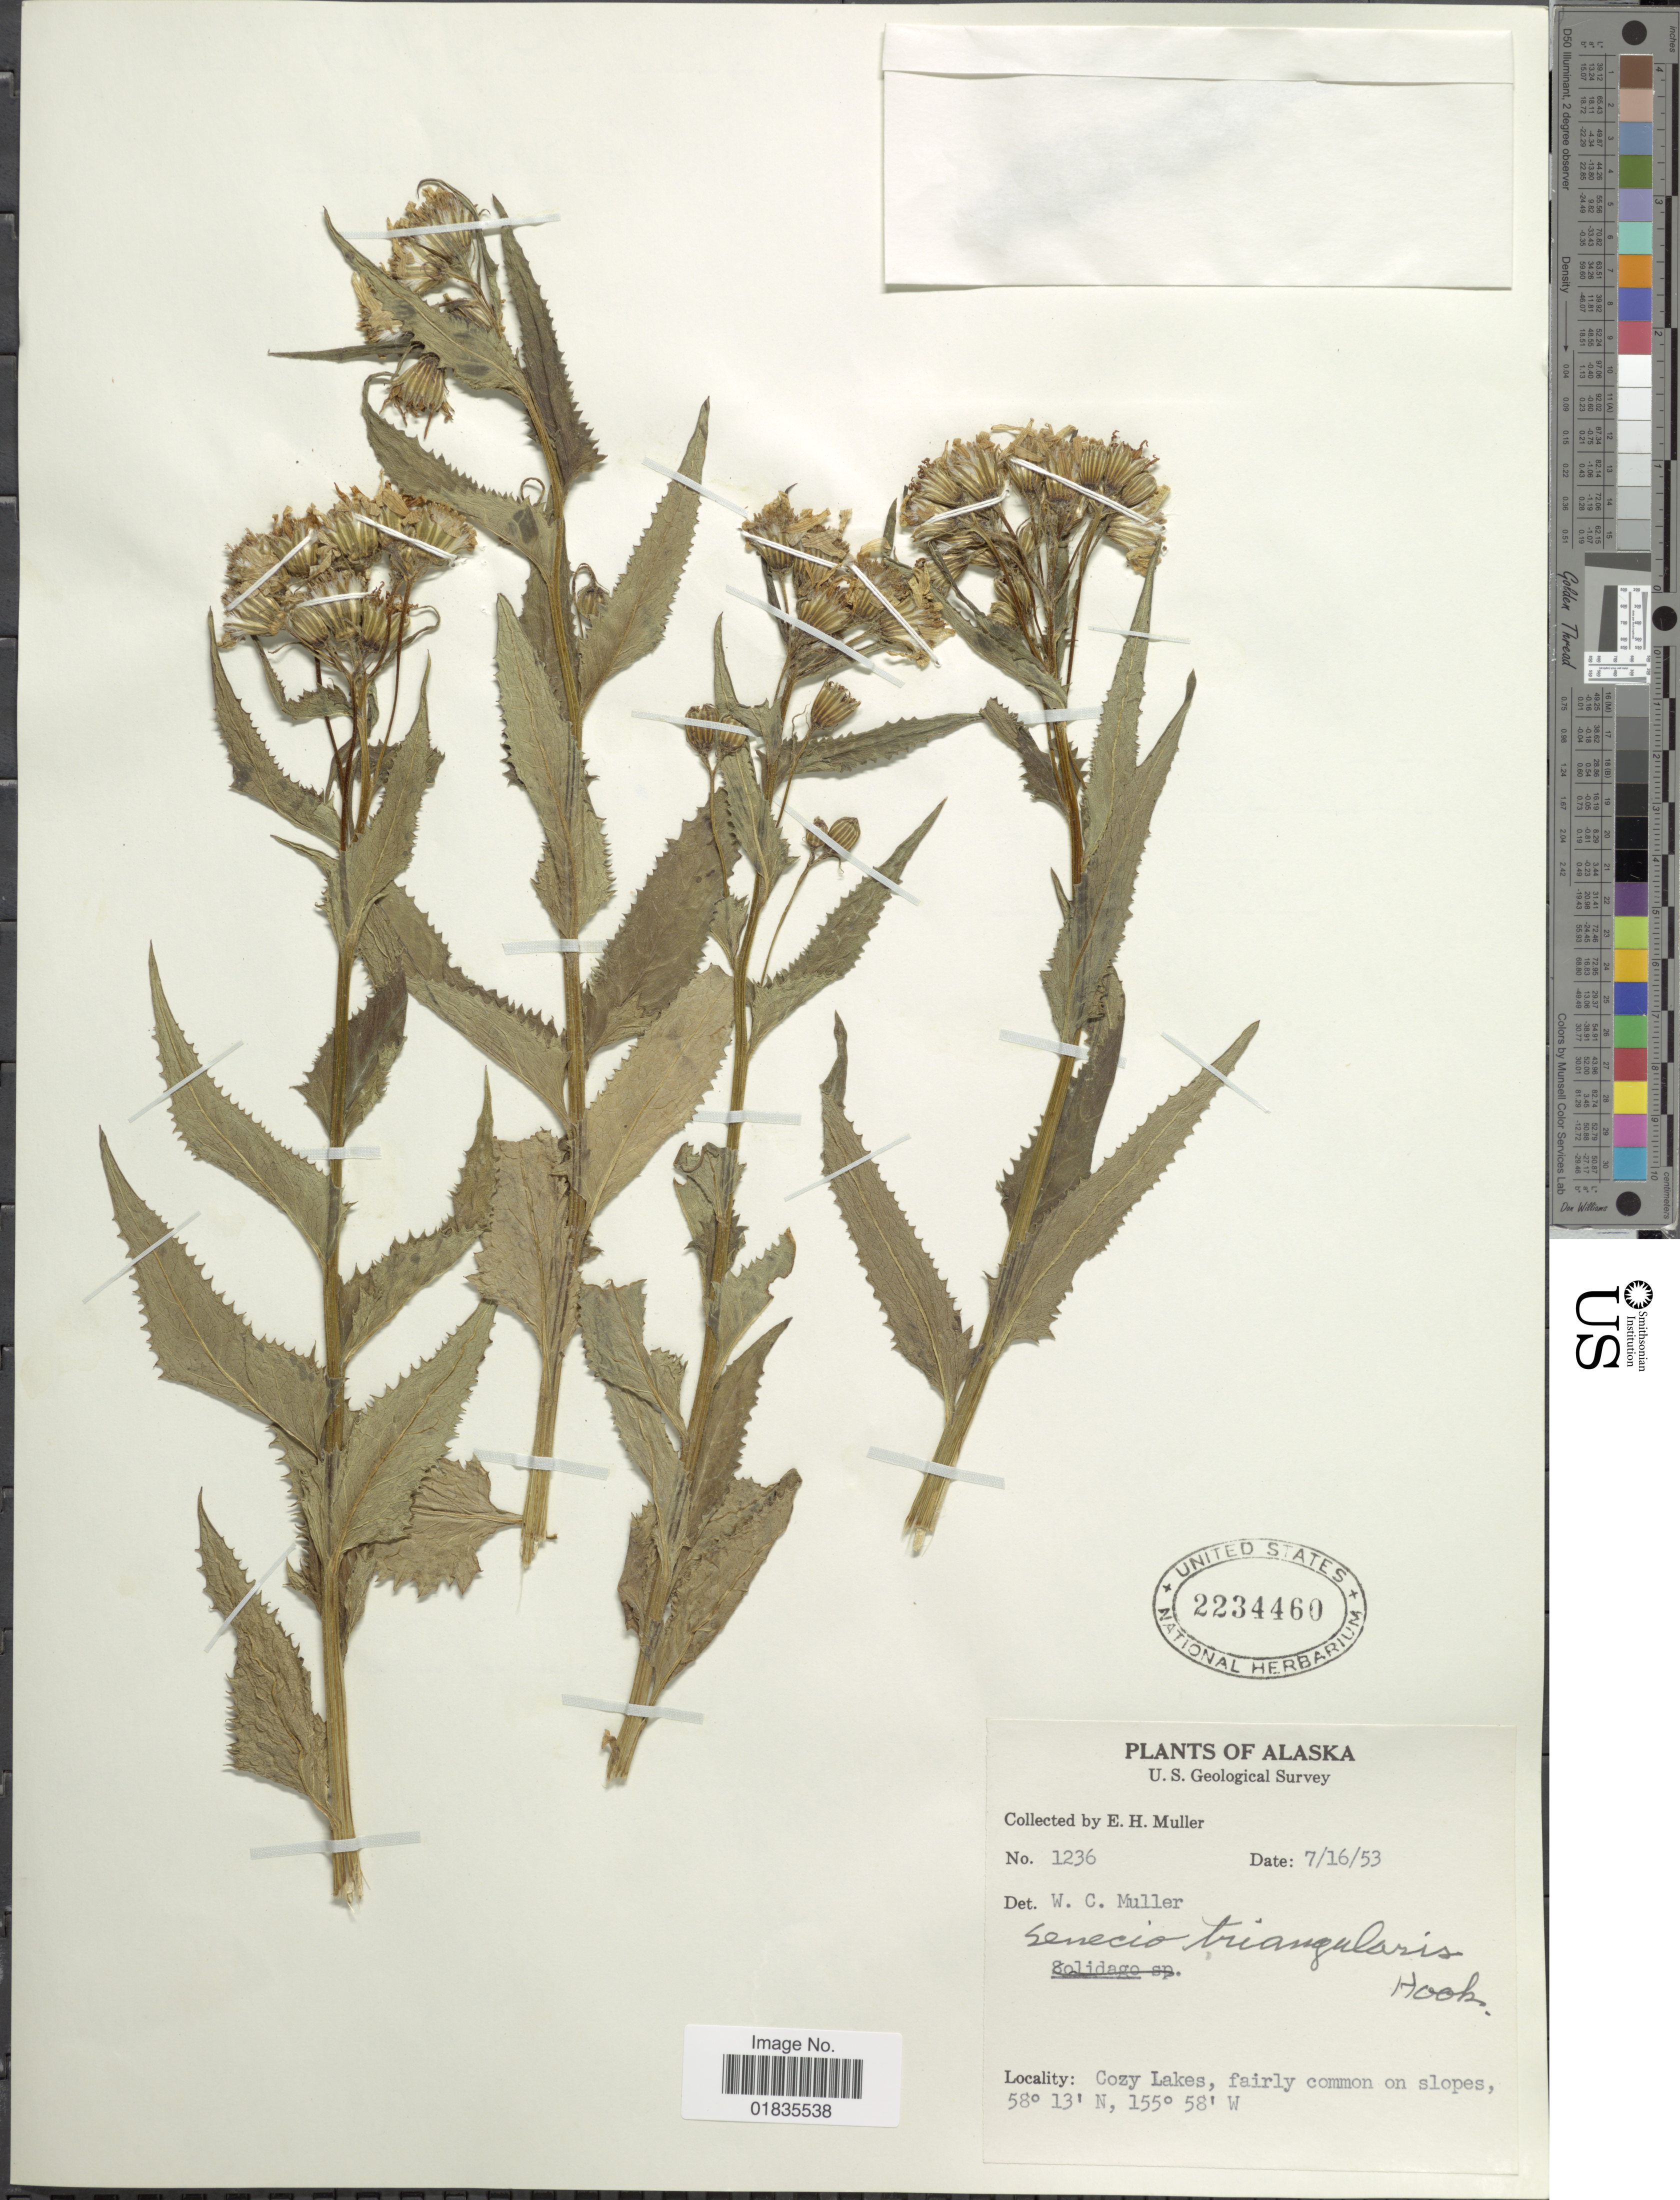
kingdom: Plantae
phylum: Tracheophyta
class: Magnoliopsida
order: Asterales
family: Asteraceae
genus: Senecio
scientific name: Senecio triangularis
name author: Hook.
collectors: E. H. Muller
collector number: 1236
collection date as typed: Transcribed d/m/y: 16/7/53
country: United States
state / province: Alaska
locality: Zozy Lakes, fairly common on slopes.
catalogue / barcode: US 2234460